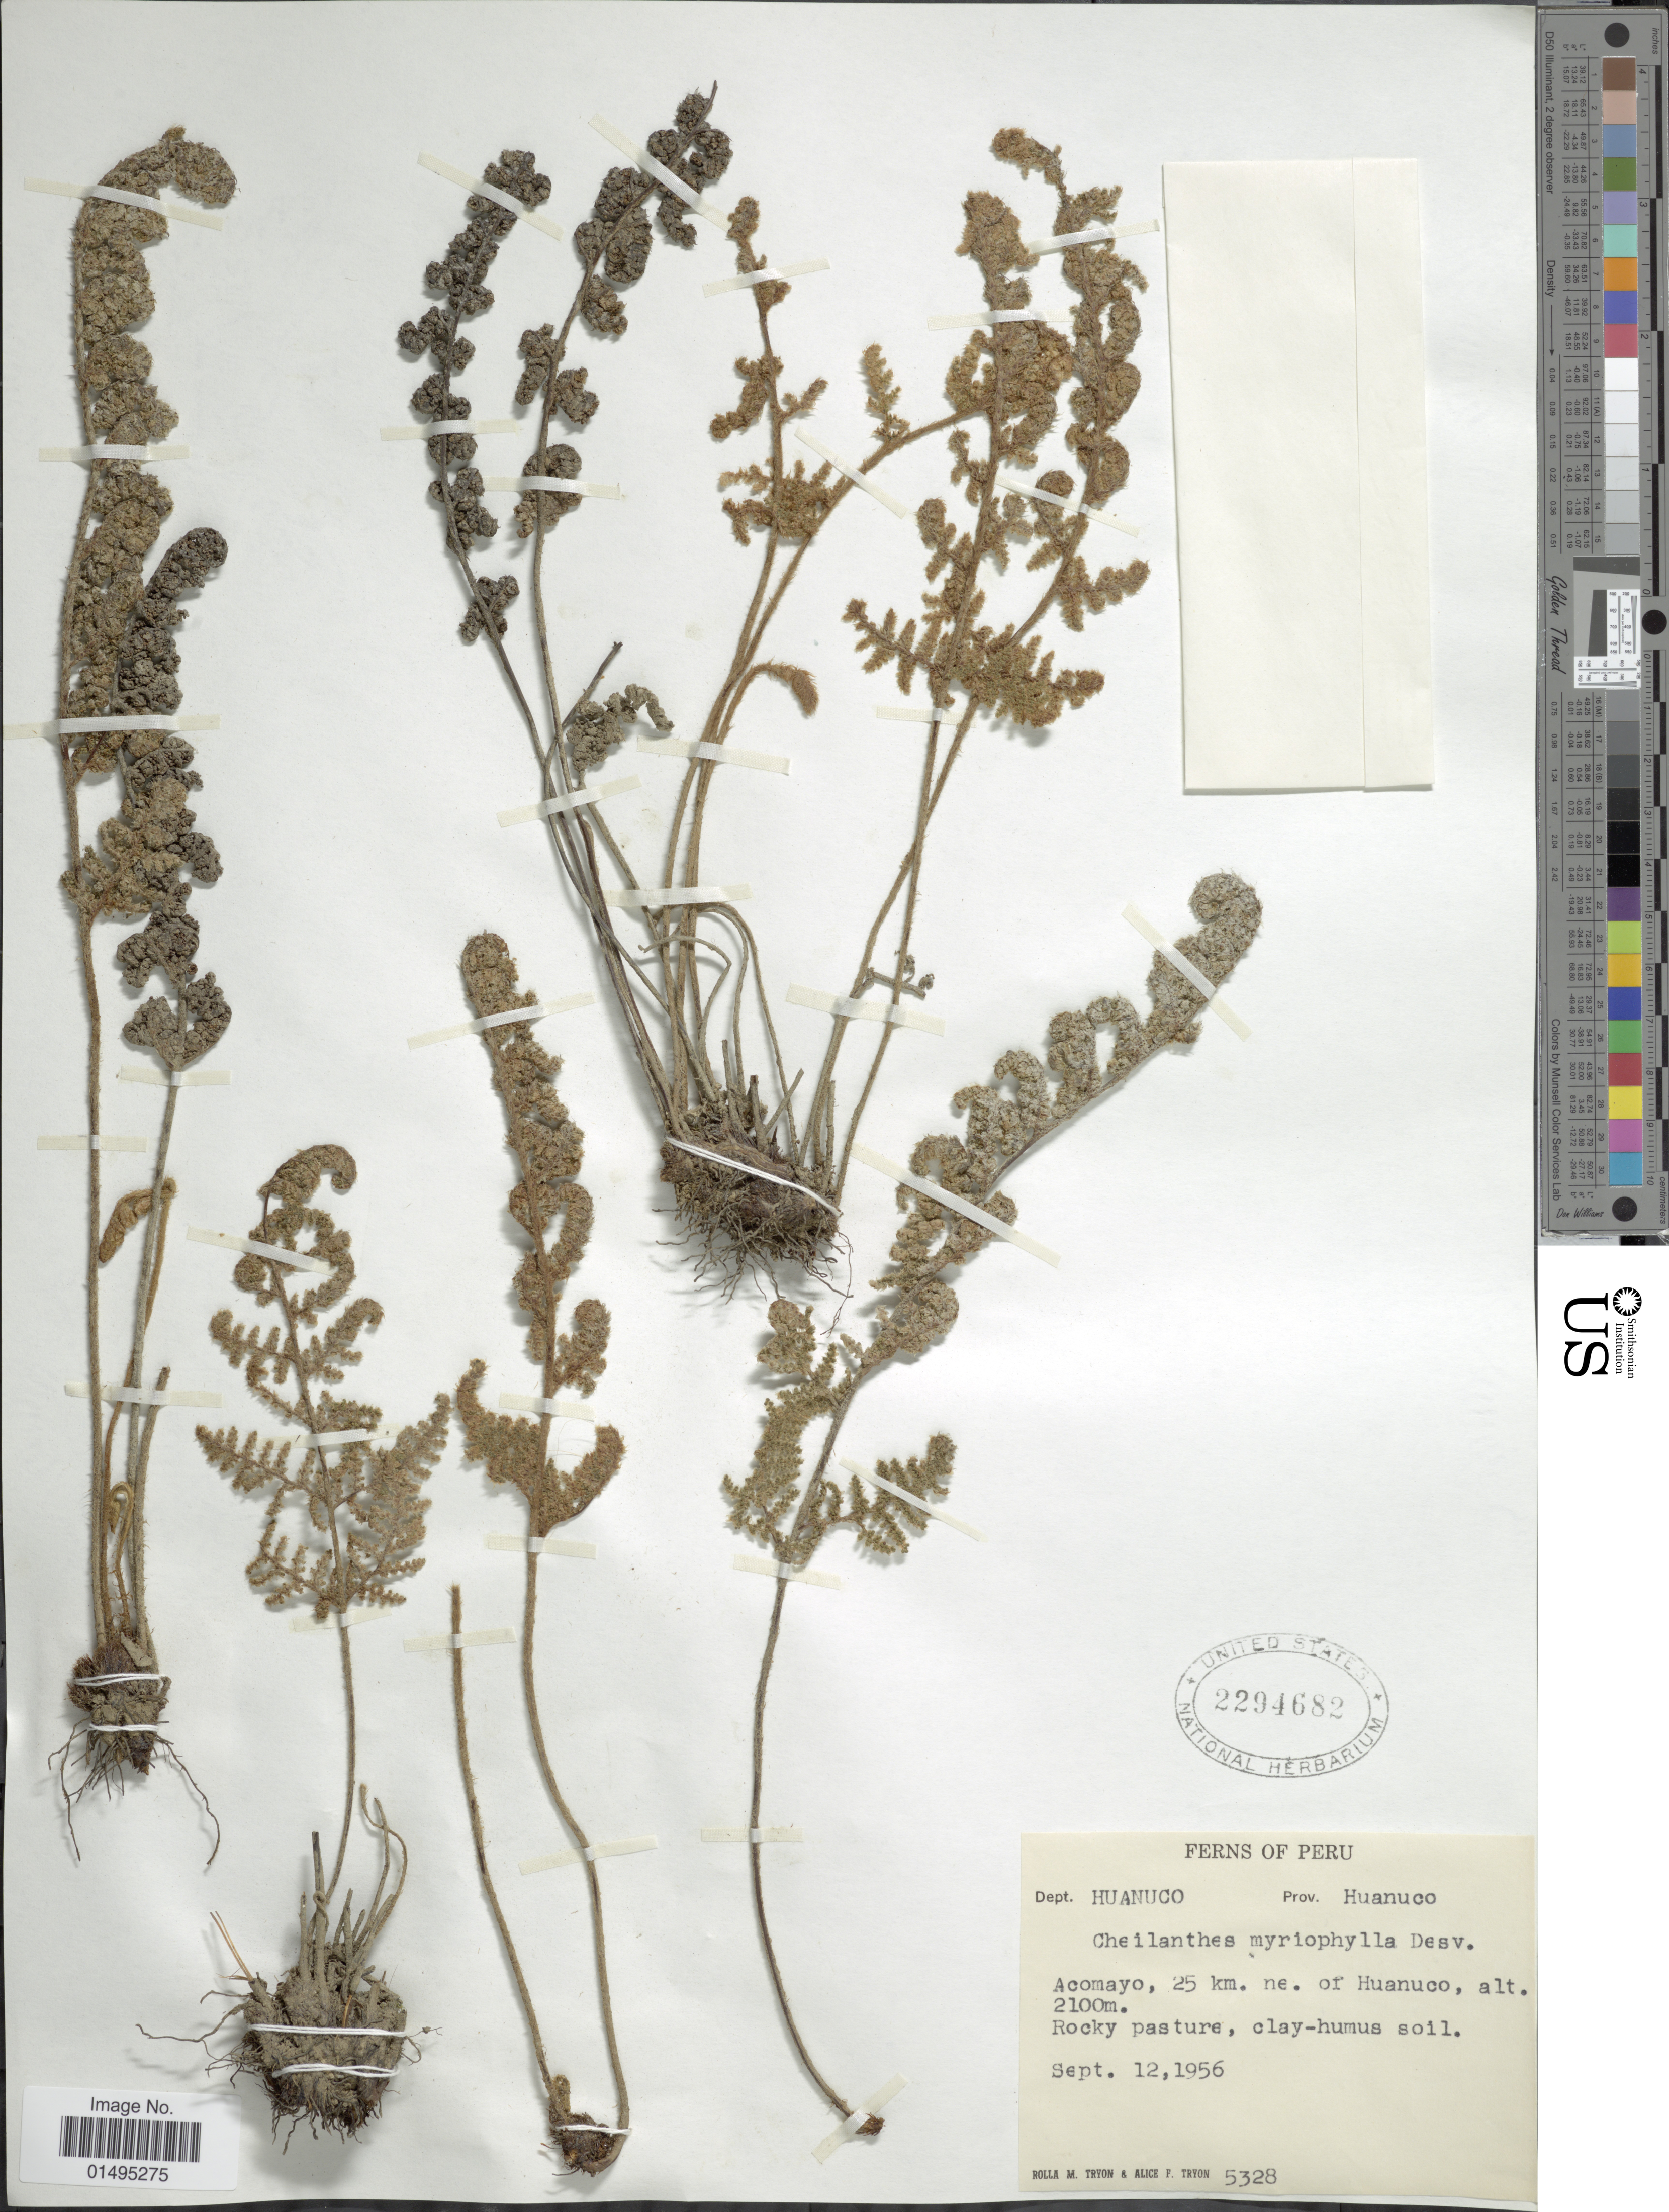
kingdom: Plantae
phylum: Tracheophyta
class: Polypodiopsida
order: Polypodiales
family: Pteridaceae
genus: Myriopteris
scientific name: Myriopteris myriophylla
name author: (Desv.) J. Sm.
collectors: R. M. Tryon & A. F. Tryon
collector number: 5328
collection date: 1956-09-12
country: Peru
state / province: Huánuco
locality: Ferns of Peru. Dept. huanuco, Prov. Huanuco, Acomayo, 25 km. ne. of Huanuco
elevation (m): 2100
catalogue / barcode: US 2294682